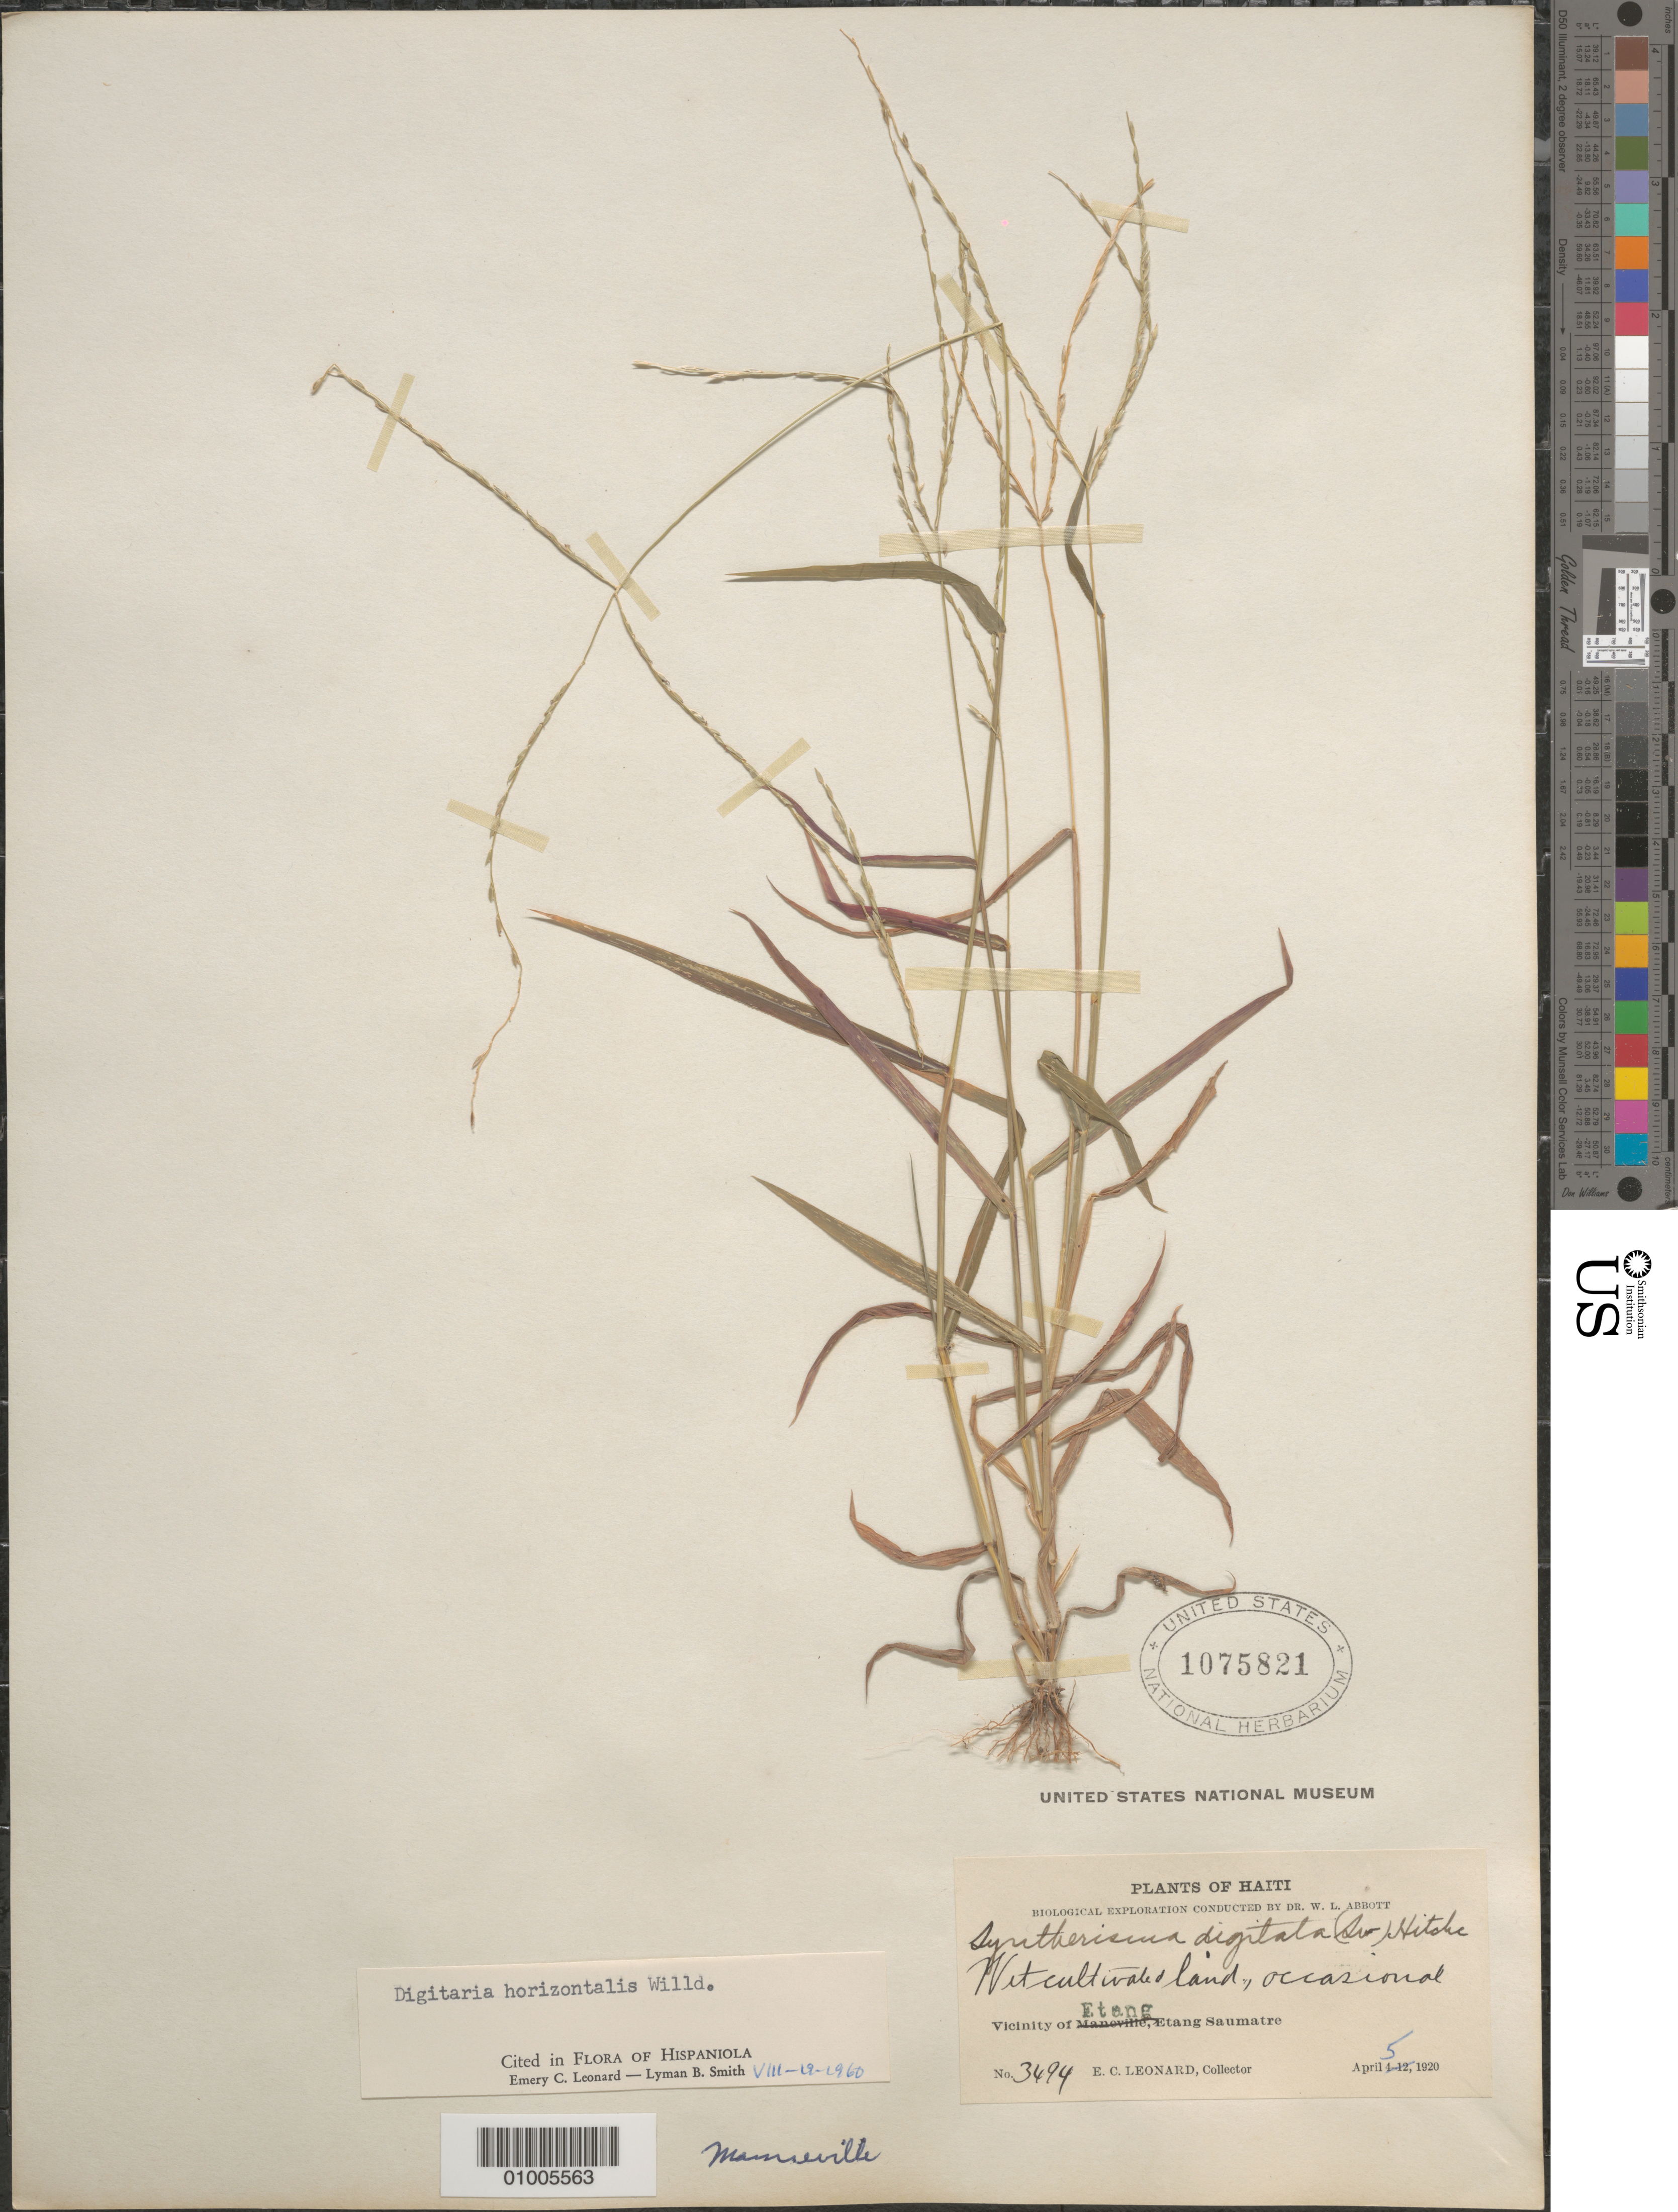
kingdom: Plantae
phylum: Tracheophyta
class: Liliopsida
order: Poales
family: Poaceae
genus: Digitaria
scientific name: Digitaria horizontalis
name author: Willd.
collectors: E. C. Leonard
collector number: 3694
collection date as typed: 05 Apr 1920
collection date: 1920-04-05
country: Haiti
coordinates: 0 N, 0 E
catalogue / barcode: US 1075821